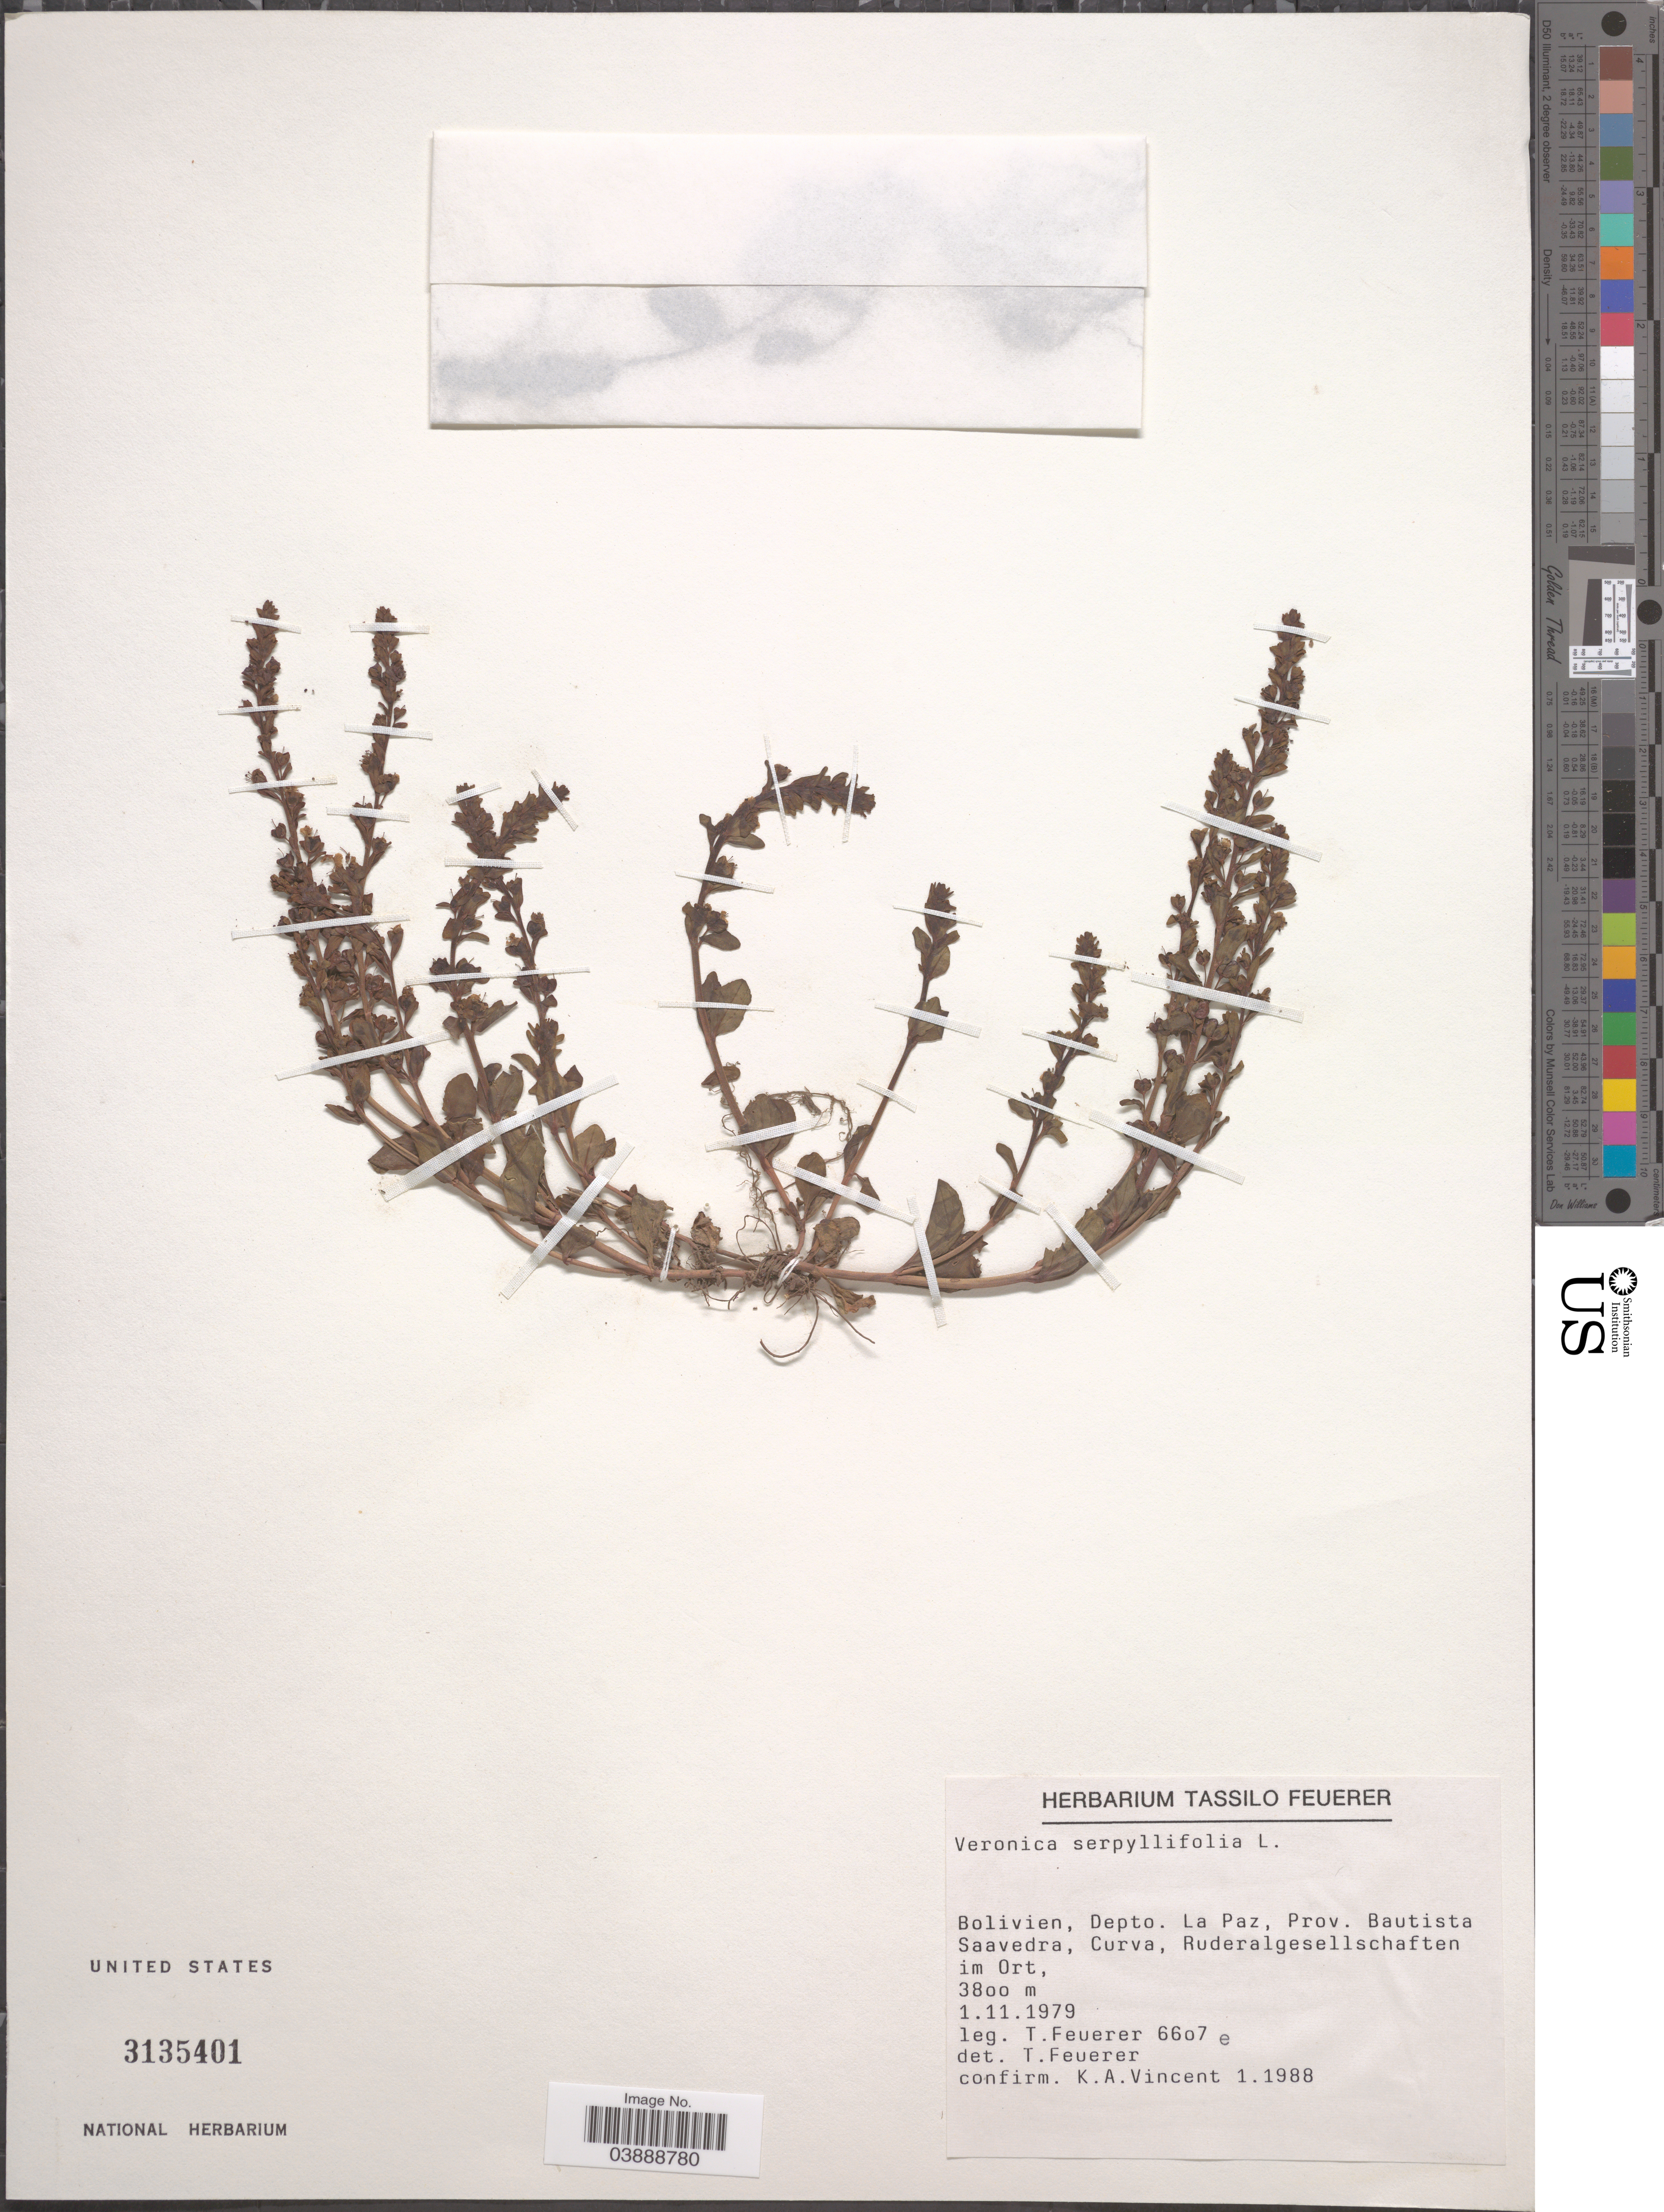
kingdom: Plantae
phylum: Tracheophyta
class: Magnoliopsida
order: Lamiales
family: Plantaginaceae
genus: Veronica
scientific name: Veronica serpyllifolia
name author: L.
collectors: T. Feuerer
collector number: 6607e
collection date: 1979-11-01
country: Bolivia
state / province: La Paz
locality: Depto. La Paz, Prov. Bautista Saavedra, Curva.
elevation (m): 3800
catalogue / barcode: US 3135401